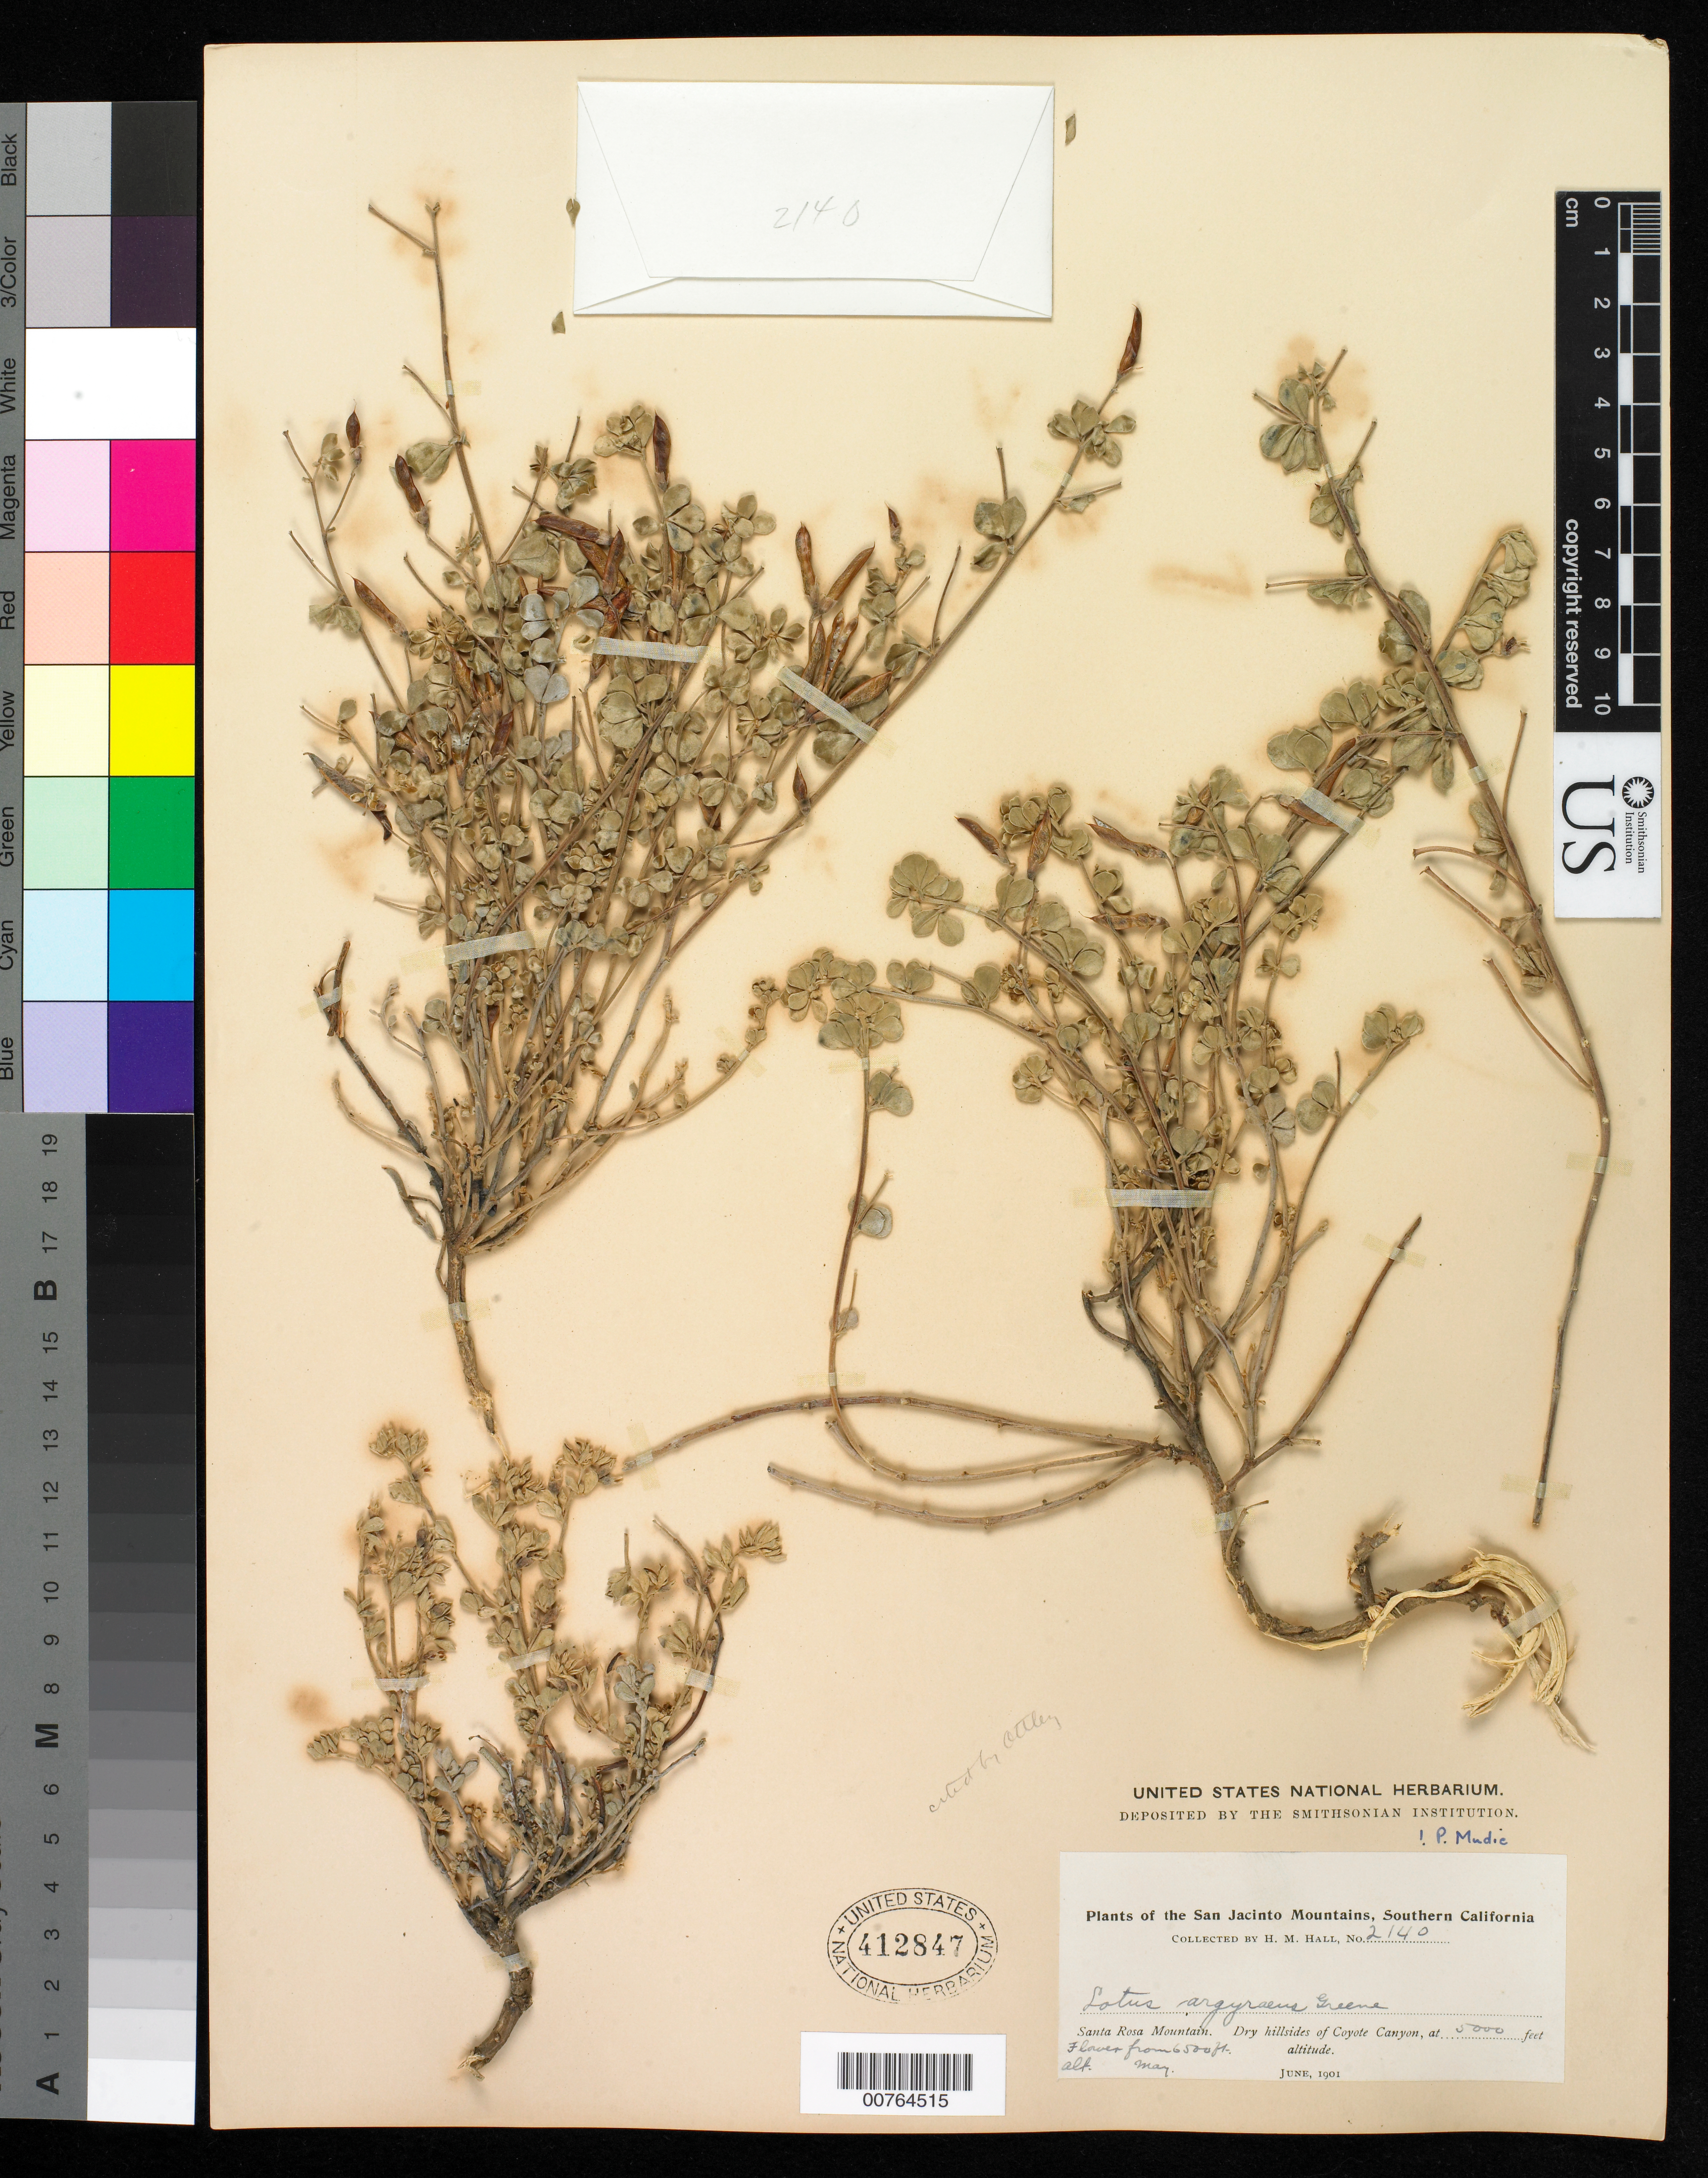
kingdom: Plantae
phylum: Tracheophyta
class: Magnoliopsida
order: Fabales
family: Fabaceae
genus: Ottleya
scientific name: Ottleya argyraea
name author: (Greene) D.D. Sokoloff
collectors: H. M. Hall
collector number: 2140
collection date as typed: May 1901 and -- Jun 1901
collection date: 1901-05,1901-06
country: United States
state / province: California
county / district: Riverside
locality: San Jacinto Mts. Santa Rosa Mountain. Dry hillsides of Coyote Canyon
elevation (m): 1524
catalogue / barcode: US 412847